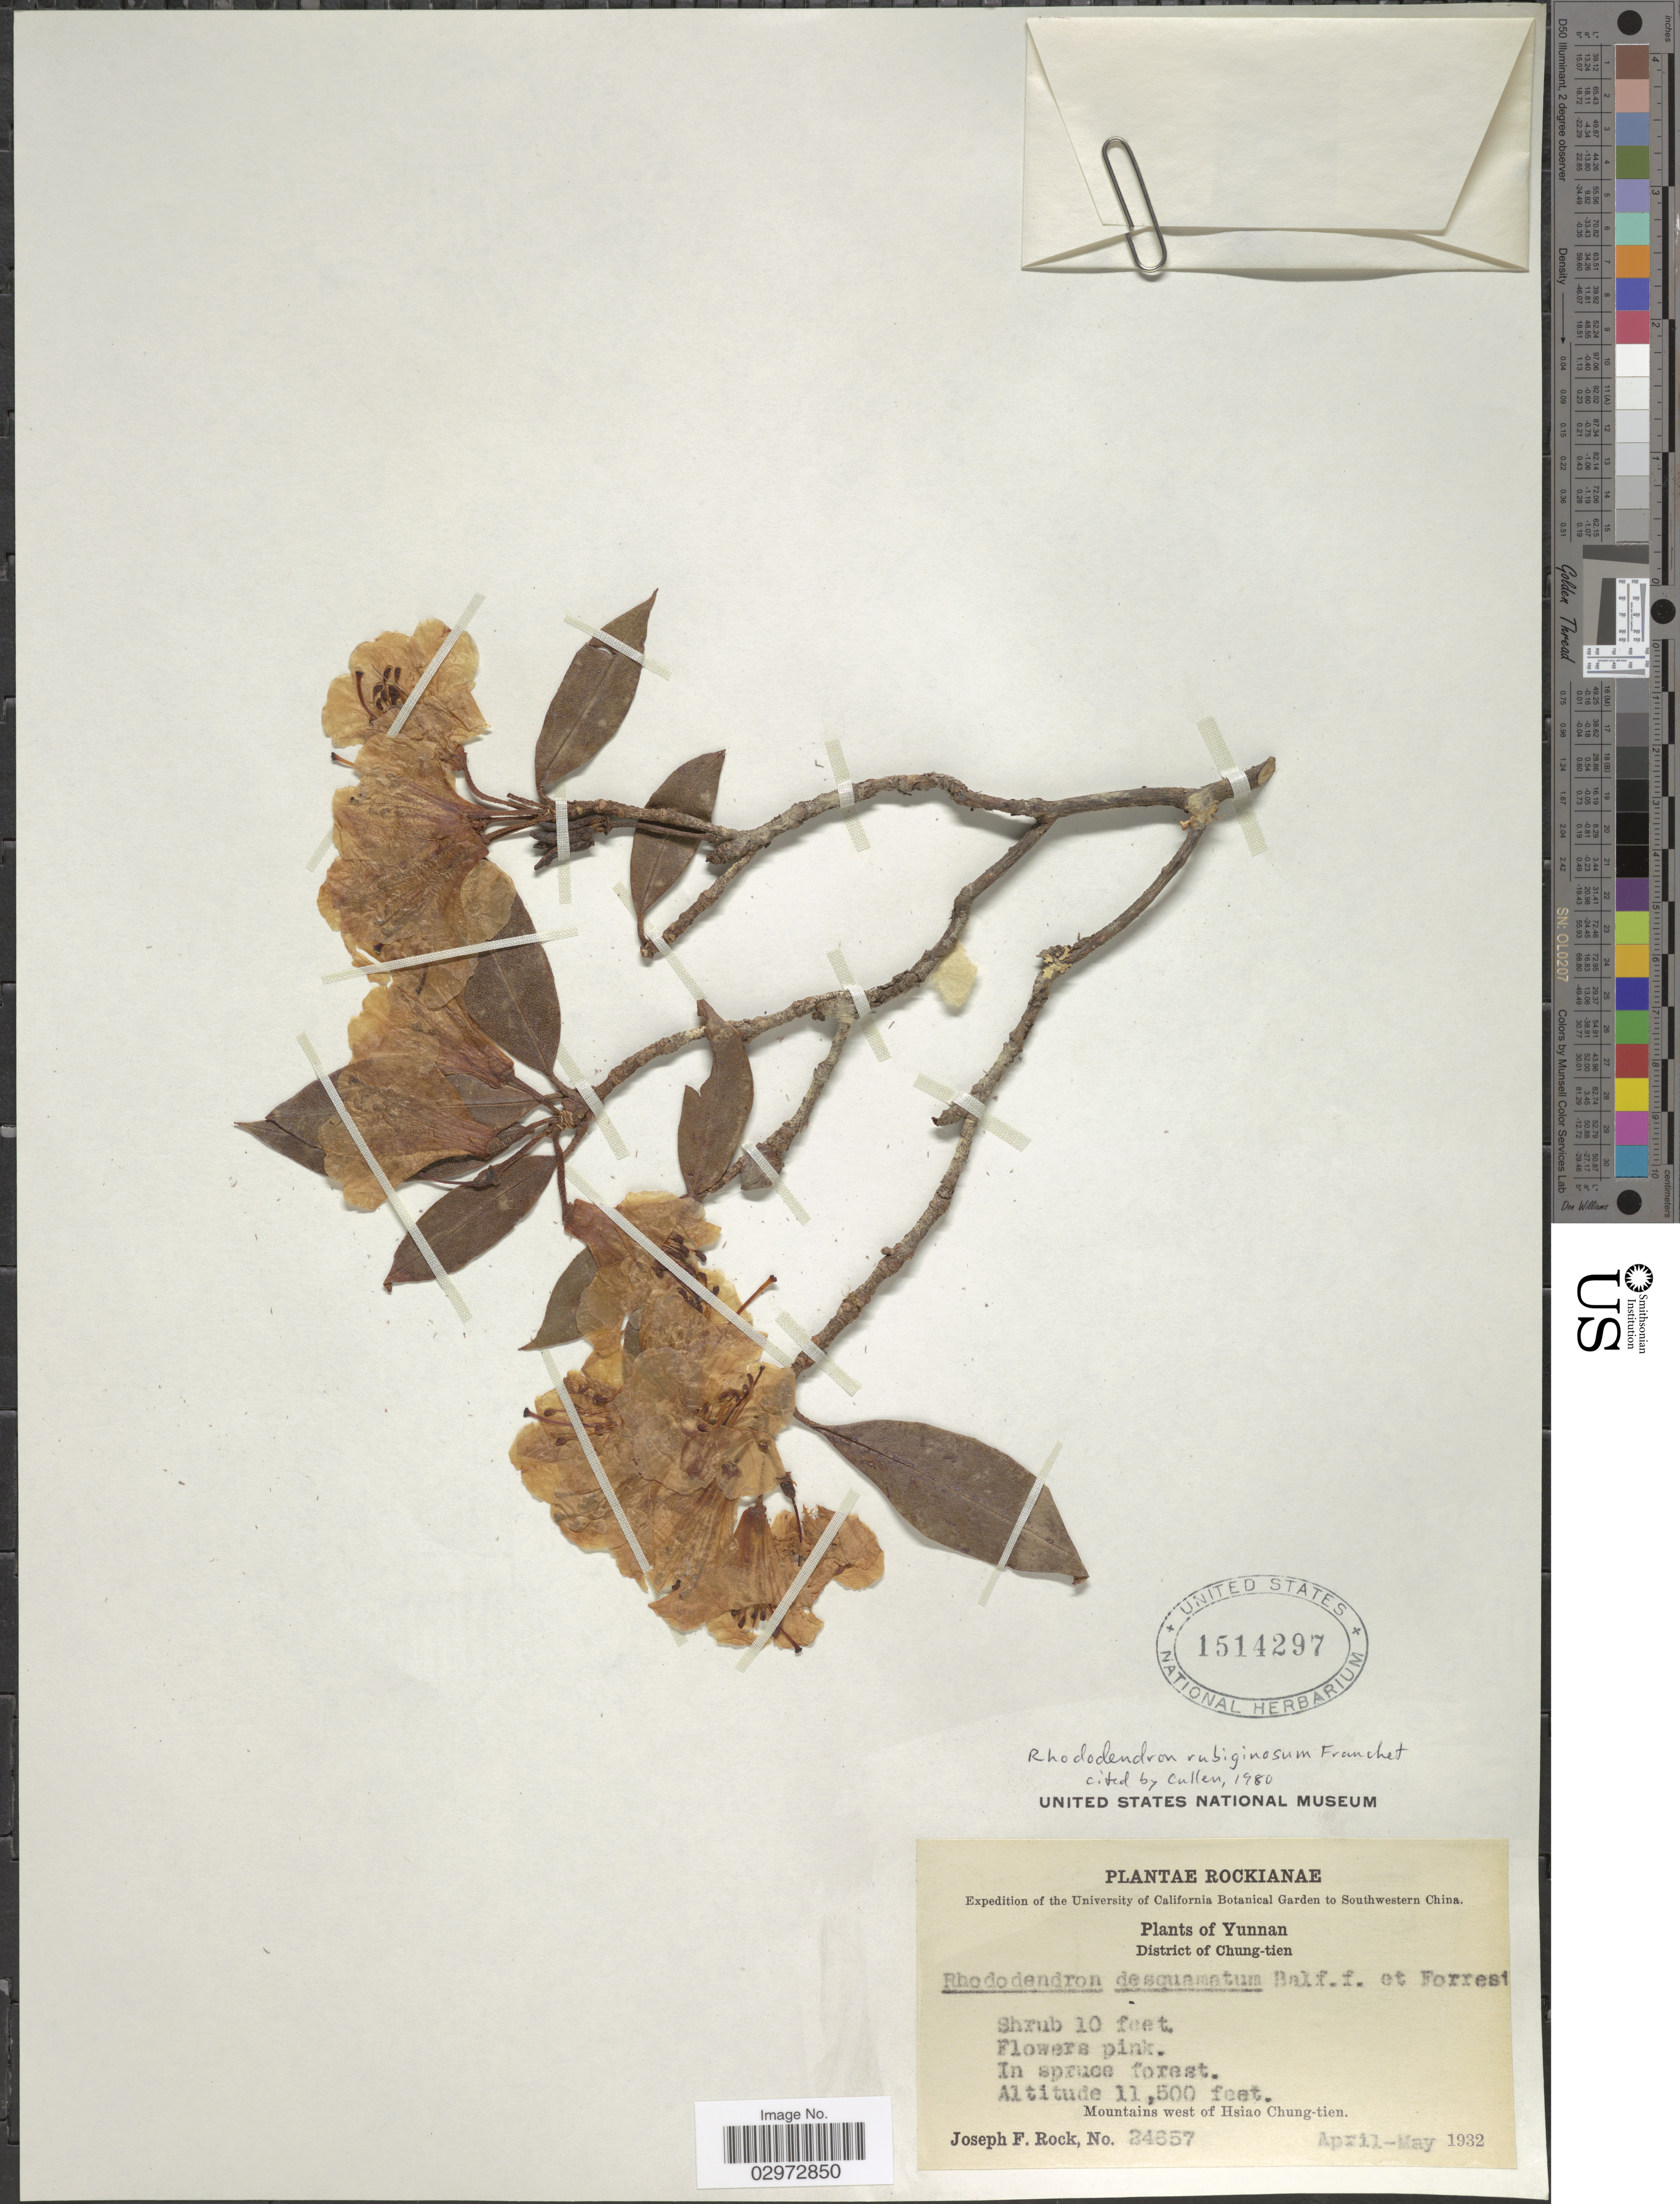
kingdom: Plantae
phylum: Tracheophyta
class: Magnoliopsida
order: Ericales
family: Ericaceae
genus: Rhododendron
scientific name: Rhododendron rubiginosum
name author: Franch.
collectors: J. F. Rock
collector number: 24657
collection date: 1932-04/1932-05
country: China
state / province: Yunnan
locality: Southwestern China, District of Chung-tien, Mountains west of Hsiao Chung-tien.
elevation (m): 3505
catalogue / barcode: US 1514297